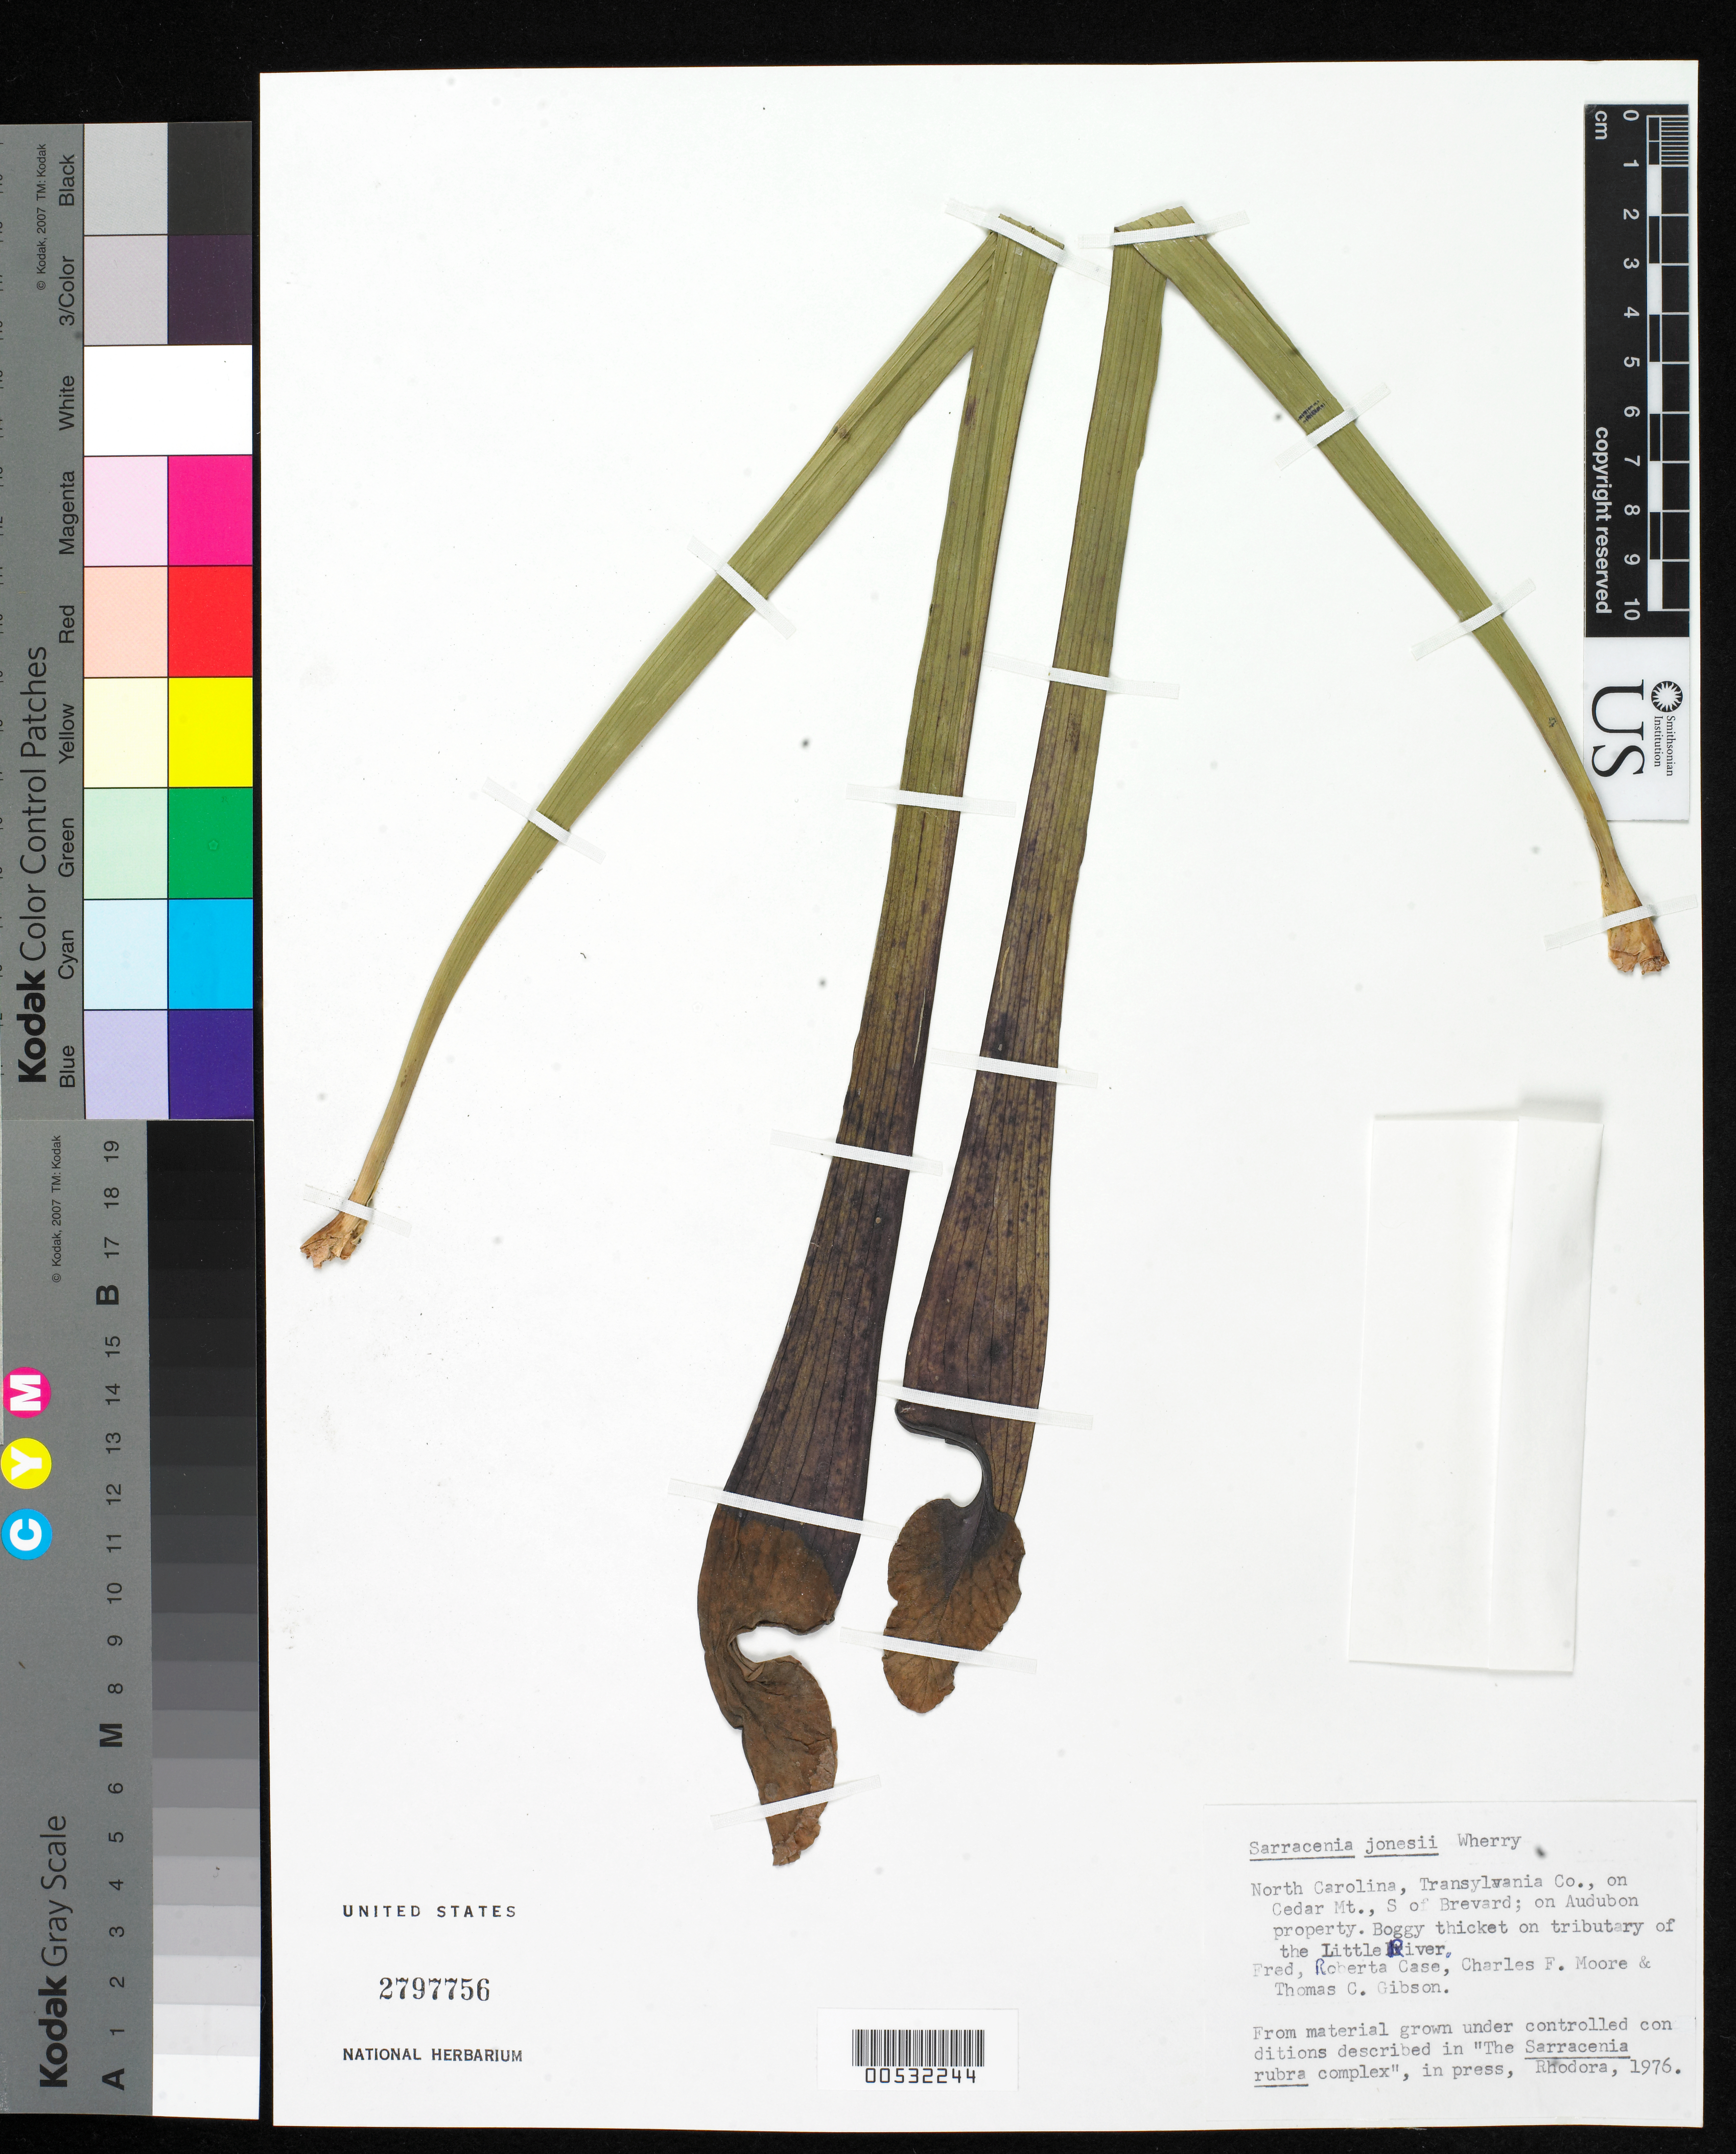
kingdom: Plantae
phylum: Tracheophyta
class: Magnoliopsida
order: Ericales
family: Sarraceniaceae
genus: Sarracenia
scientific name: Sarracenia jonesii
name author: Wherry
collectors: F. Case, R. Case, C. F. Moore & T. C. Gibson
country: United States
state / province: North Carolina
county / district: Transylvania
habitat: Boggy thicket on tributary of the Little River.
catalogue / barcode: US 2797756